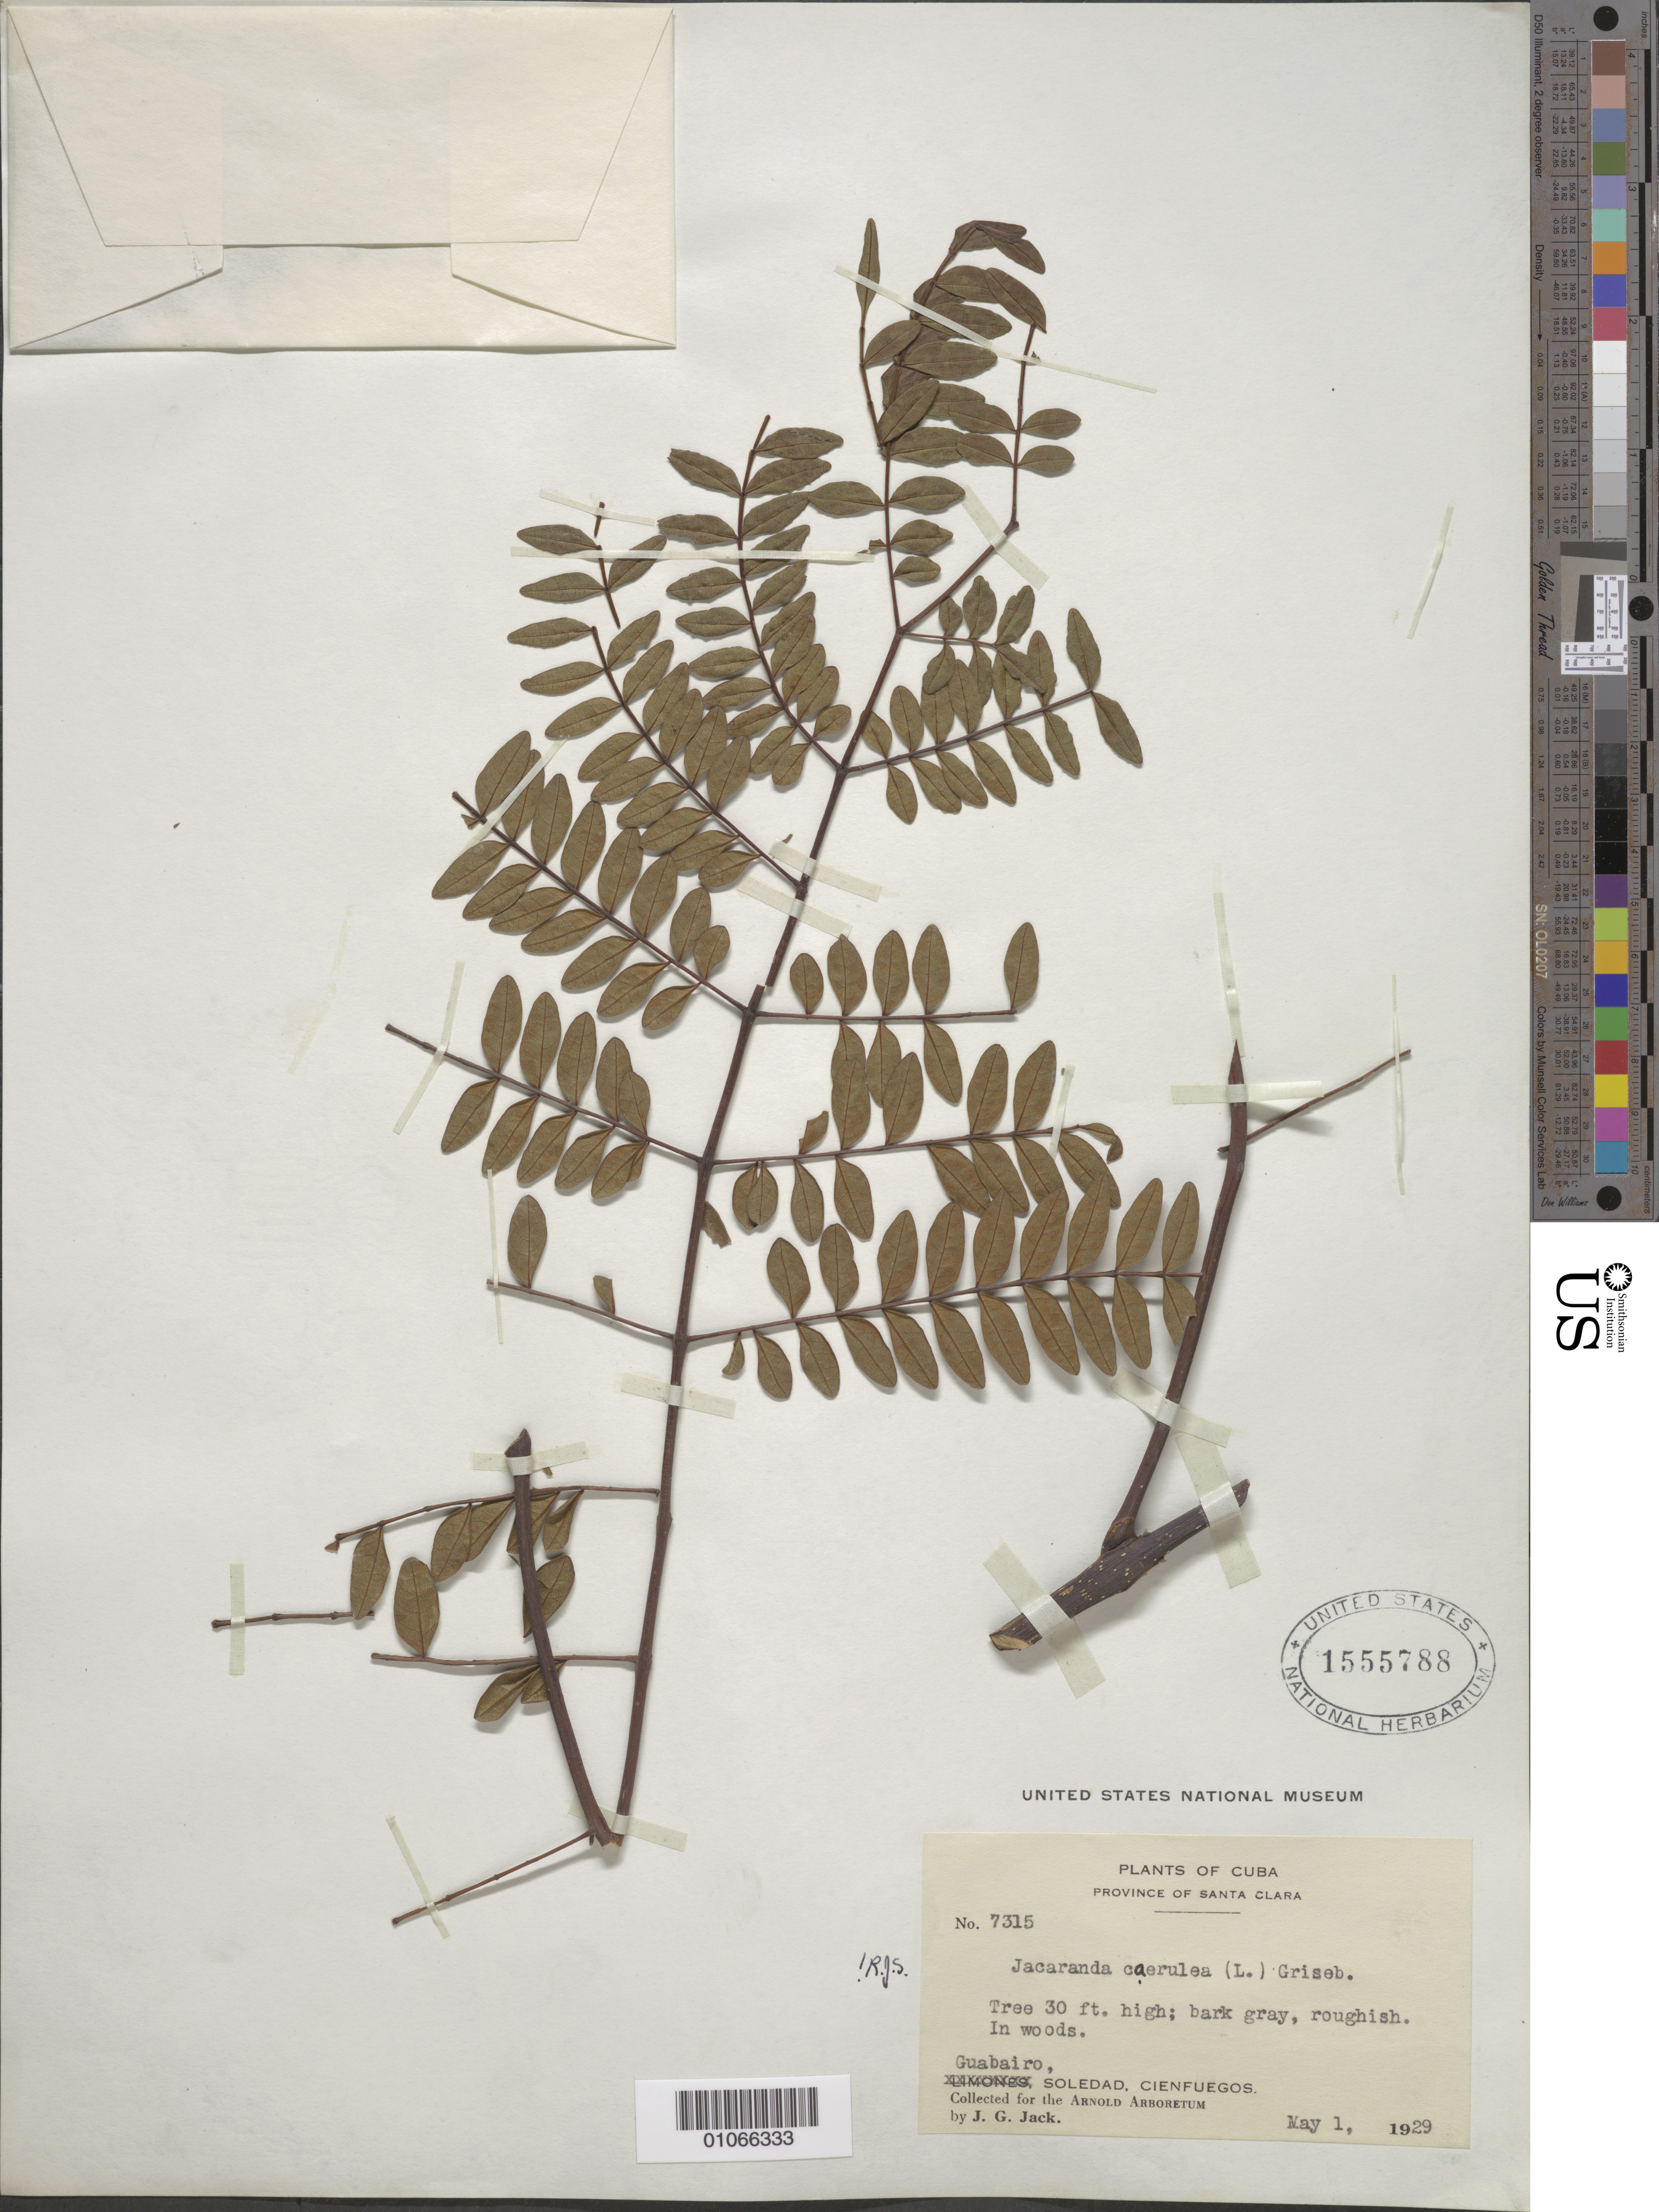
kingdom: Plantae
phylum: Tracheophyta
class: Magnoliopsida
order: Lamiales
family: Bignoniaceae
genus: Jacaranda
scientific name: Jacaranda caerulea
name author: (L.) J. St.-Hil.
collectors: J. G. Jack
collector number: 7315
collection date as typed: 01 May 1929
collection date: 1929-05-01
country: Cuba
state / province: Cienfuegos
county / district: Santa Clara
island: Cuba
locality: Guabairo, Soledad, Cienfuegos, in woods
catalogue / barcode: US 1555788